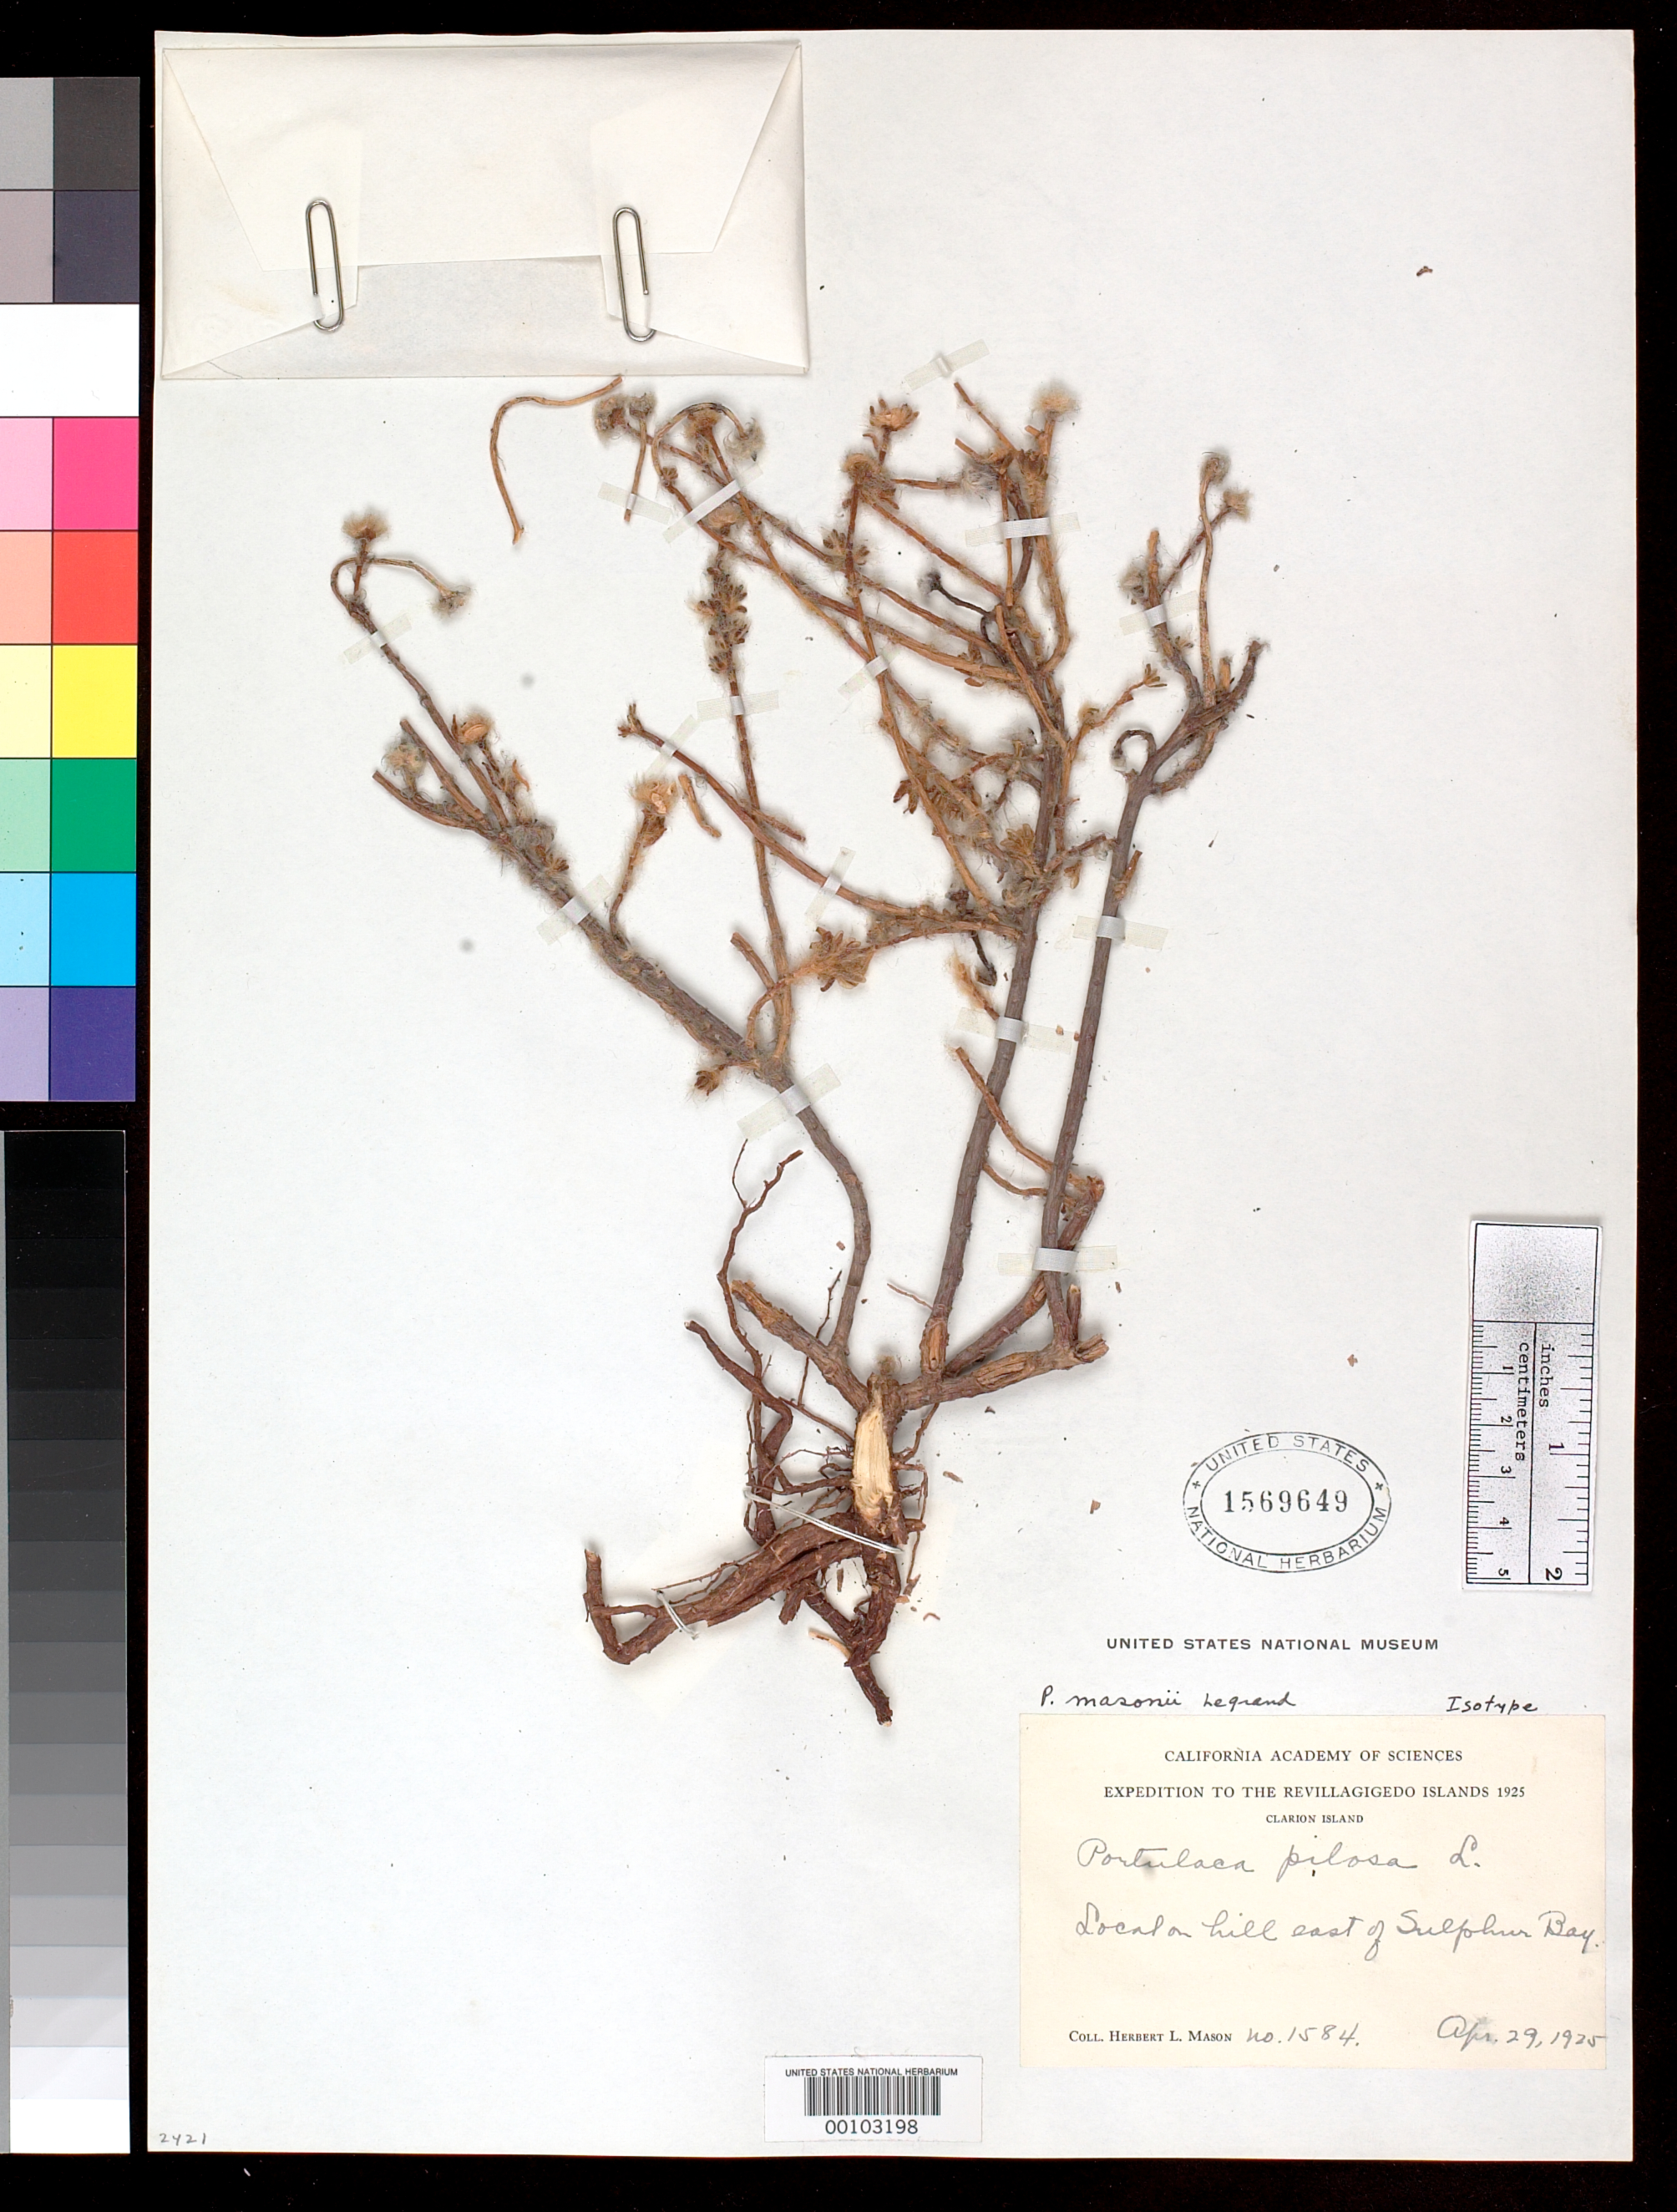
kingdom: Plantae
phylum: Tracheophyta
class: Magnoliopsida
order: Caryophyllales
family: Portulacaceae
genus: Portulaca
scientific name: Portulaca masonii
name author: D. Legrand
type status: Isotype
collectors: H. L. Mason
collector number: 1584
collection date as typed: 29 Apr 1925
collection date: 1925-04-29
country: Mexico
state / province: Colima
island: Clarion Island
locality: Local hill E of Sulphur Bay.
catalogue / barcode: US 1569649